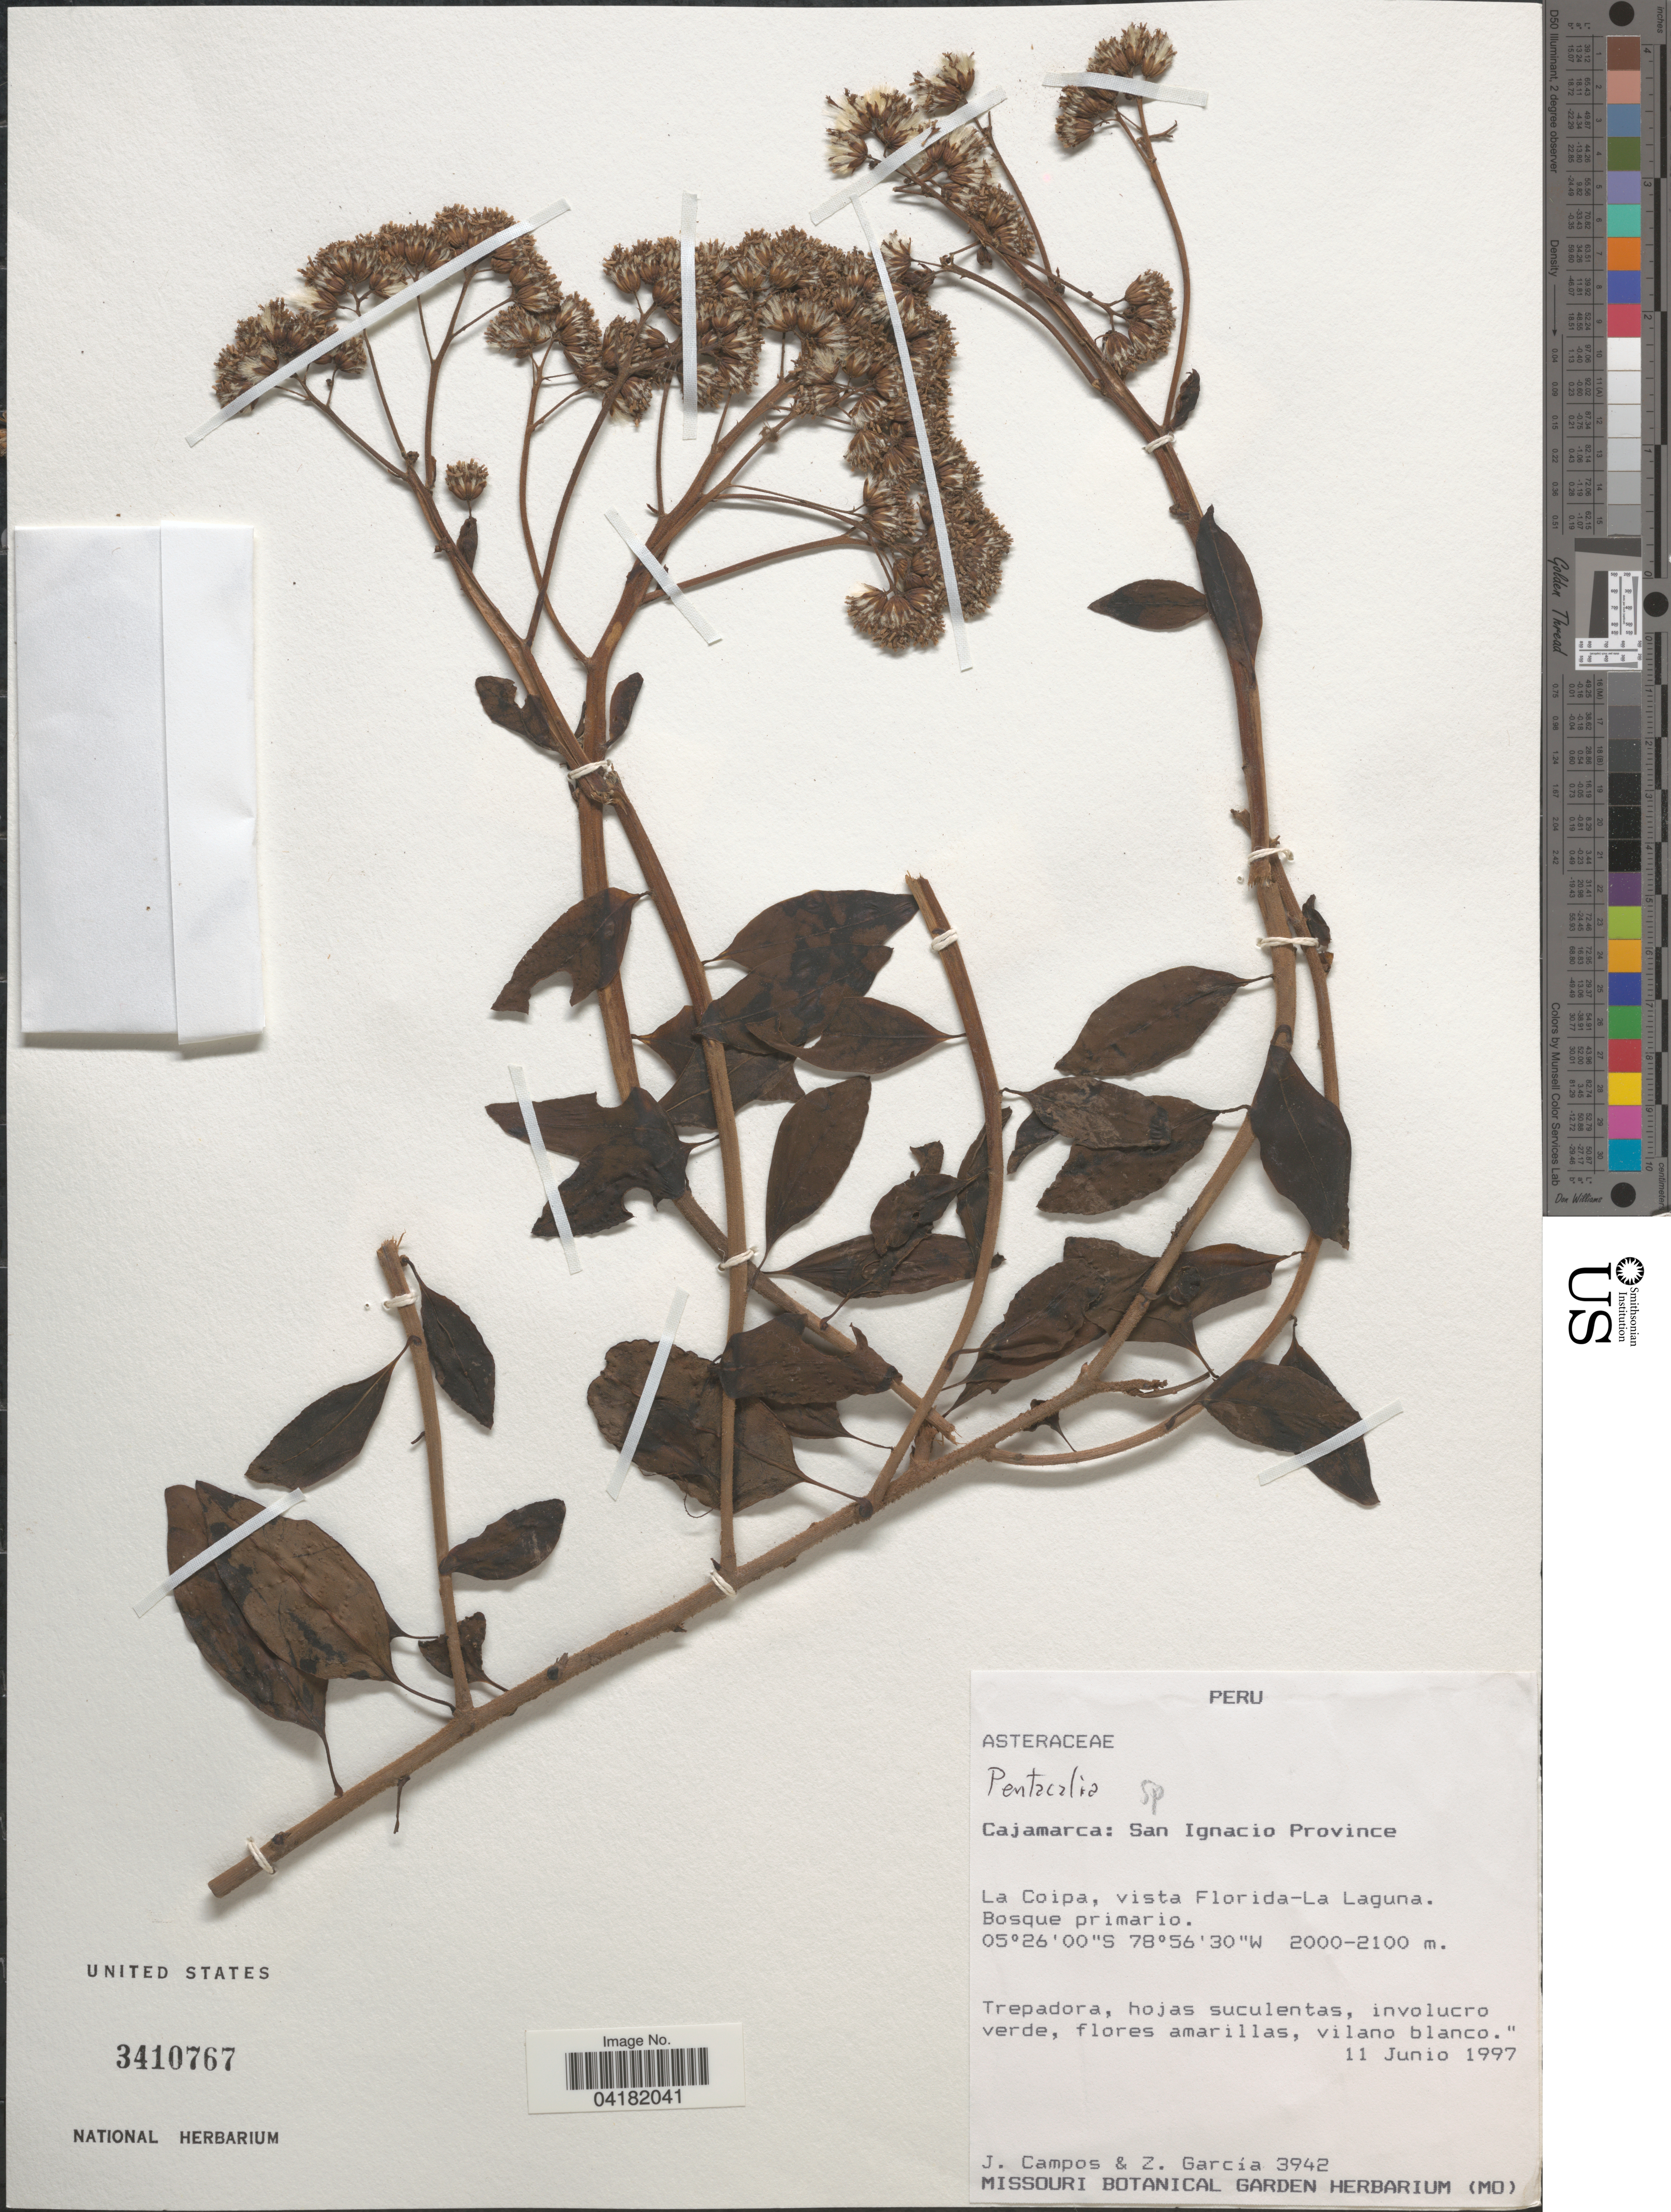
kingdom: Plantae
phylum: Tracheophyta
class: Magnoliopsida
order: Asterales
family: Asteraceae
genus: Pentacalia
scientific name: Pentacalia sp.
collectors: J. Campos & Z. Garcia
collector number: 3942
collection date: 1997-06-11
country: Peru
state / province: Cajamarca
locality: San Ignacio Province. La Coipa, vista Florida-La Laguna.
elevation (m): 2000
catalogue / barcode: US 3410767